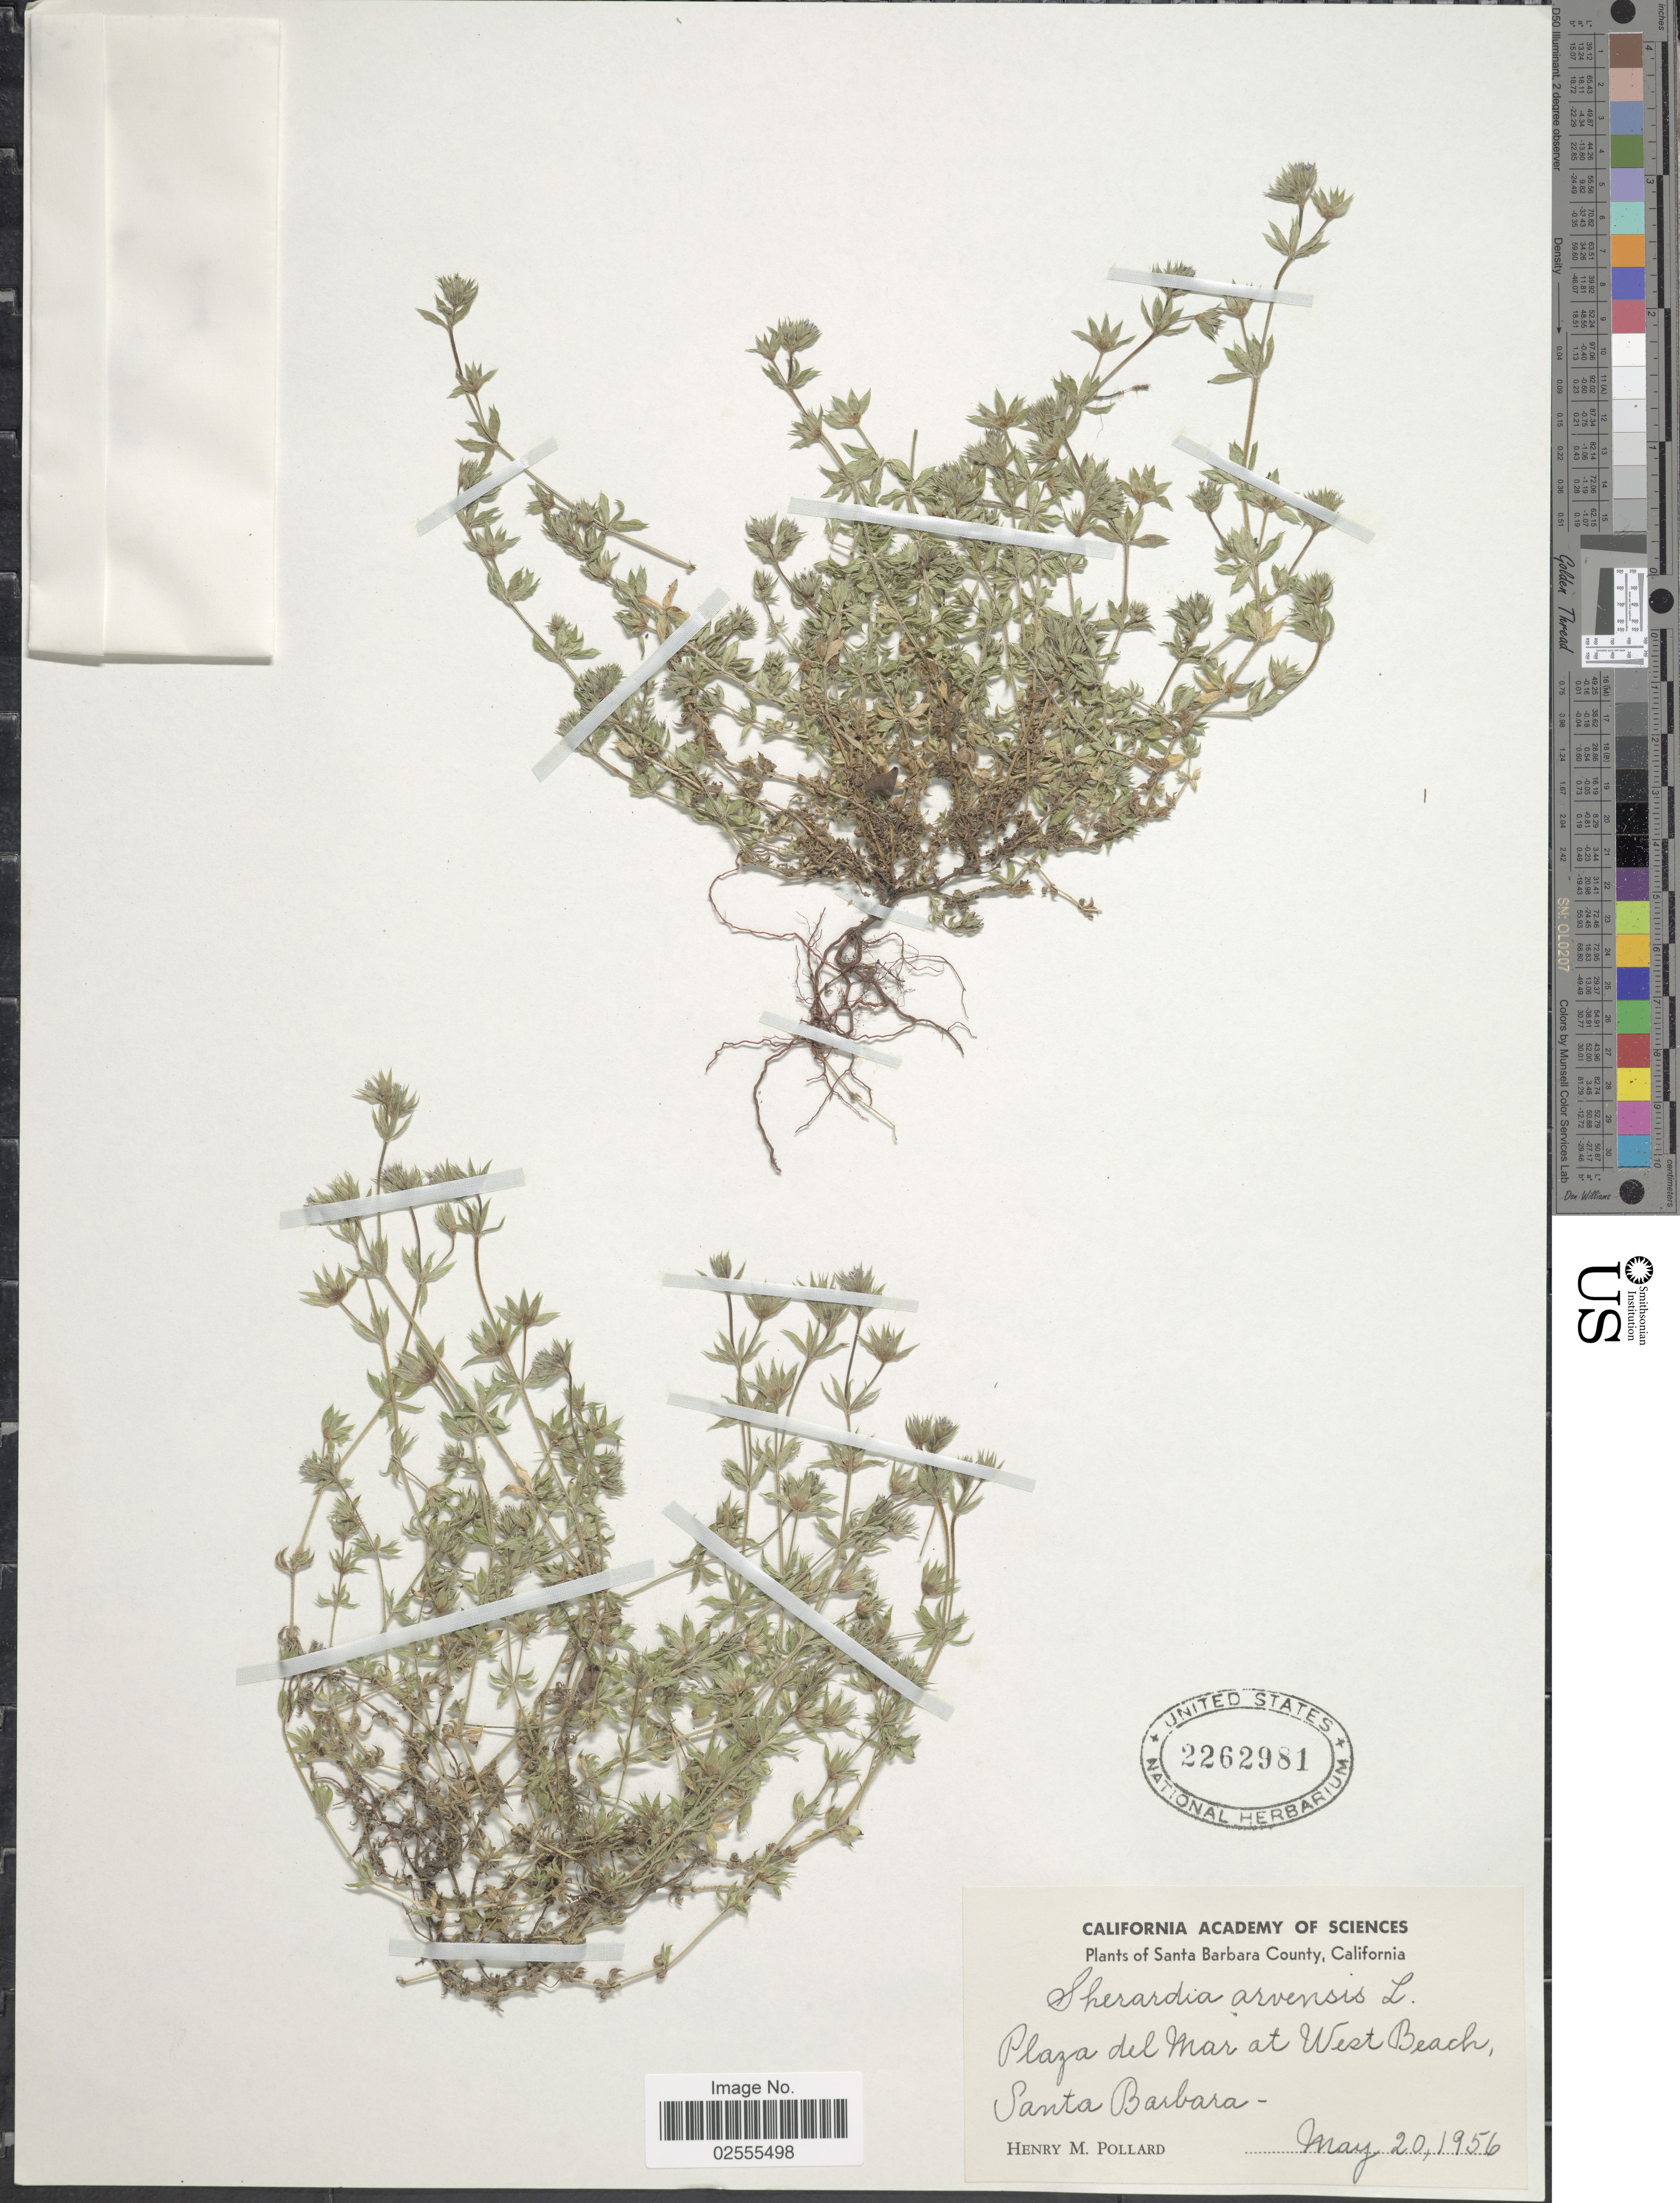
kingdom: Plantae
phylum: Tracheophyta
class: Magnoliopsida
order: Gentianales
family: Rubiaceae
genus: Sherardia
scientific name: Sherardia arvensis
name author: L.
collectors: H. M. Pollard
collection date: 1956-05-20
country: United States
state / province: California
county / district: Santa Barbara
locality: Santa Barbara County, Plaza del Mar at West Beach, Santa Barbara.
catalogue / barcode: US 2262981